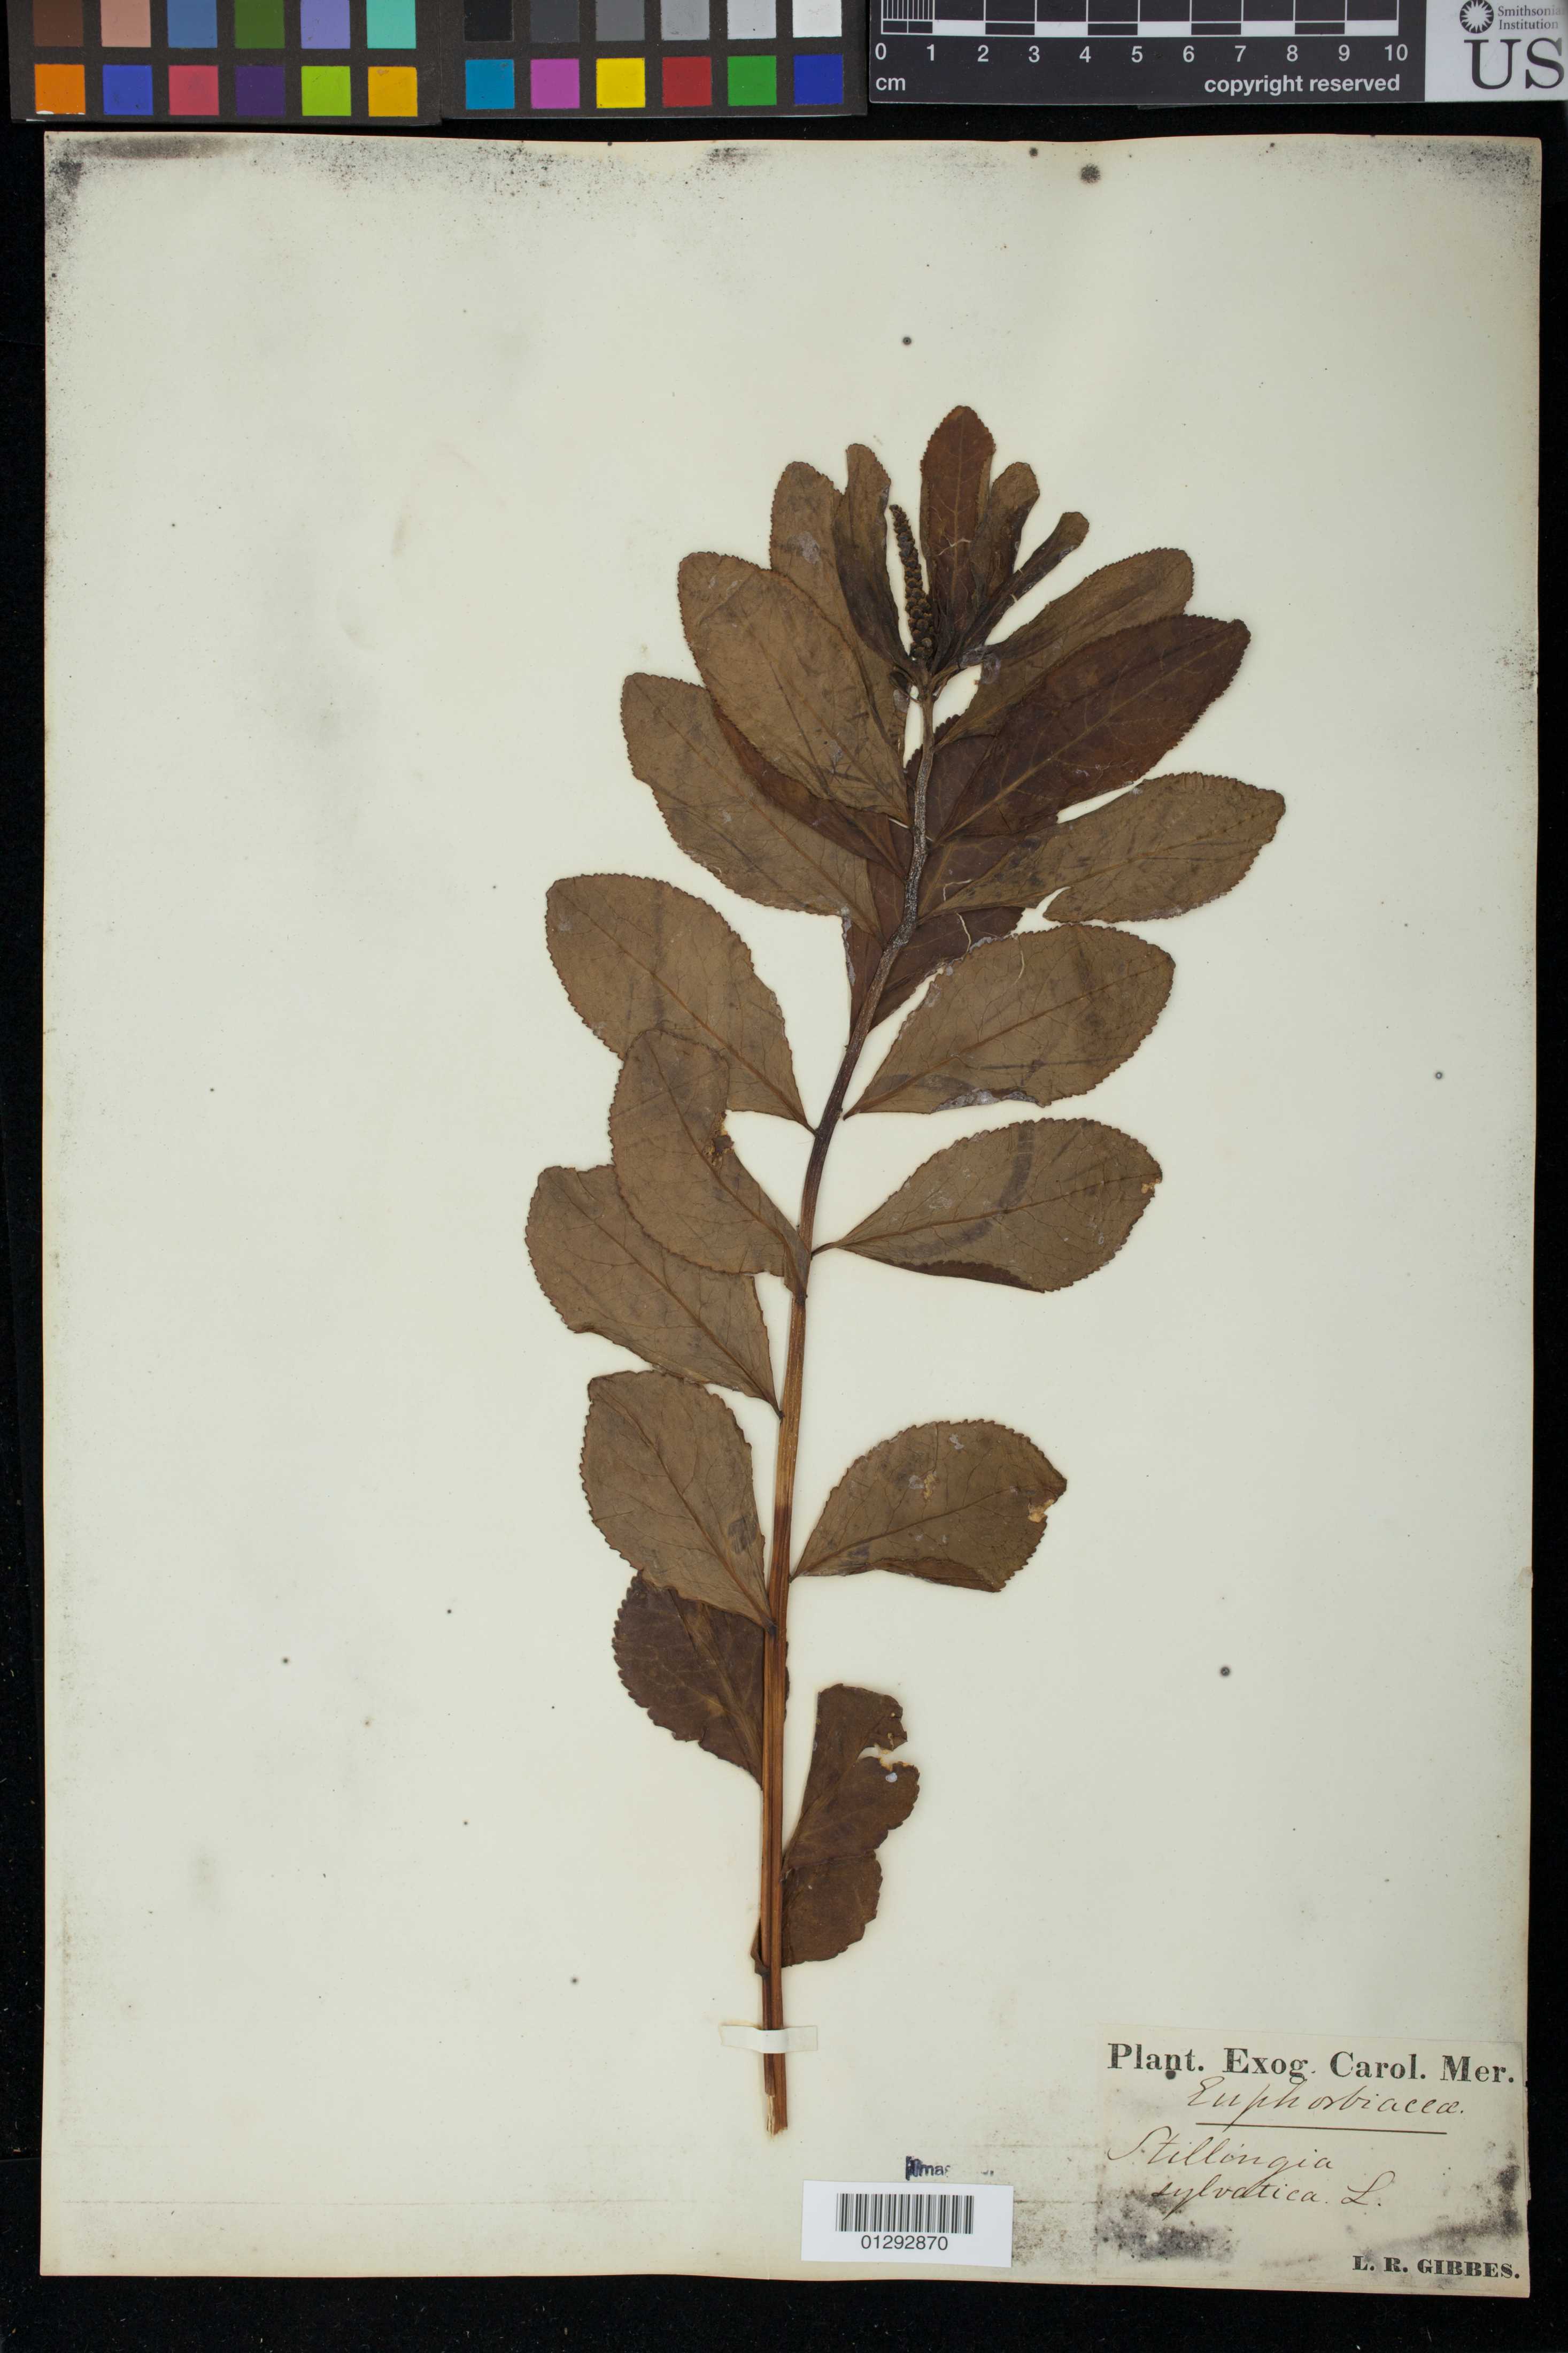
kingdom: Plantae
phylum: Tracheophyta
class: Magnoliopsida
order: Malpighiales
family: Euphorbiaceae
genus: Stillingia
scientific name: Stillingia sylvatica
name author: L.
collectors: L. Gibbes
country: United States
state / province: South Carolina